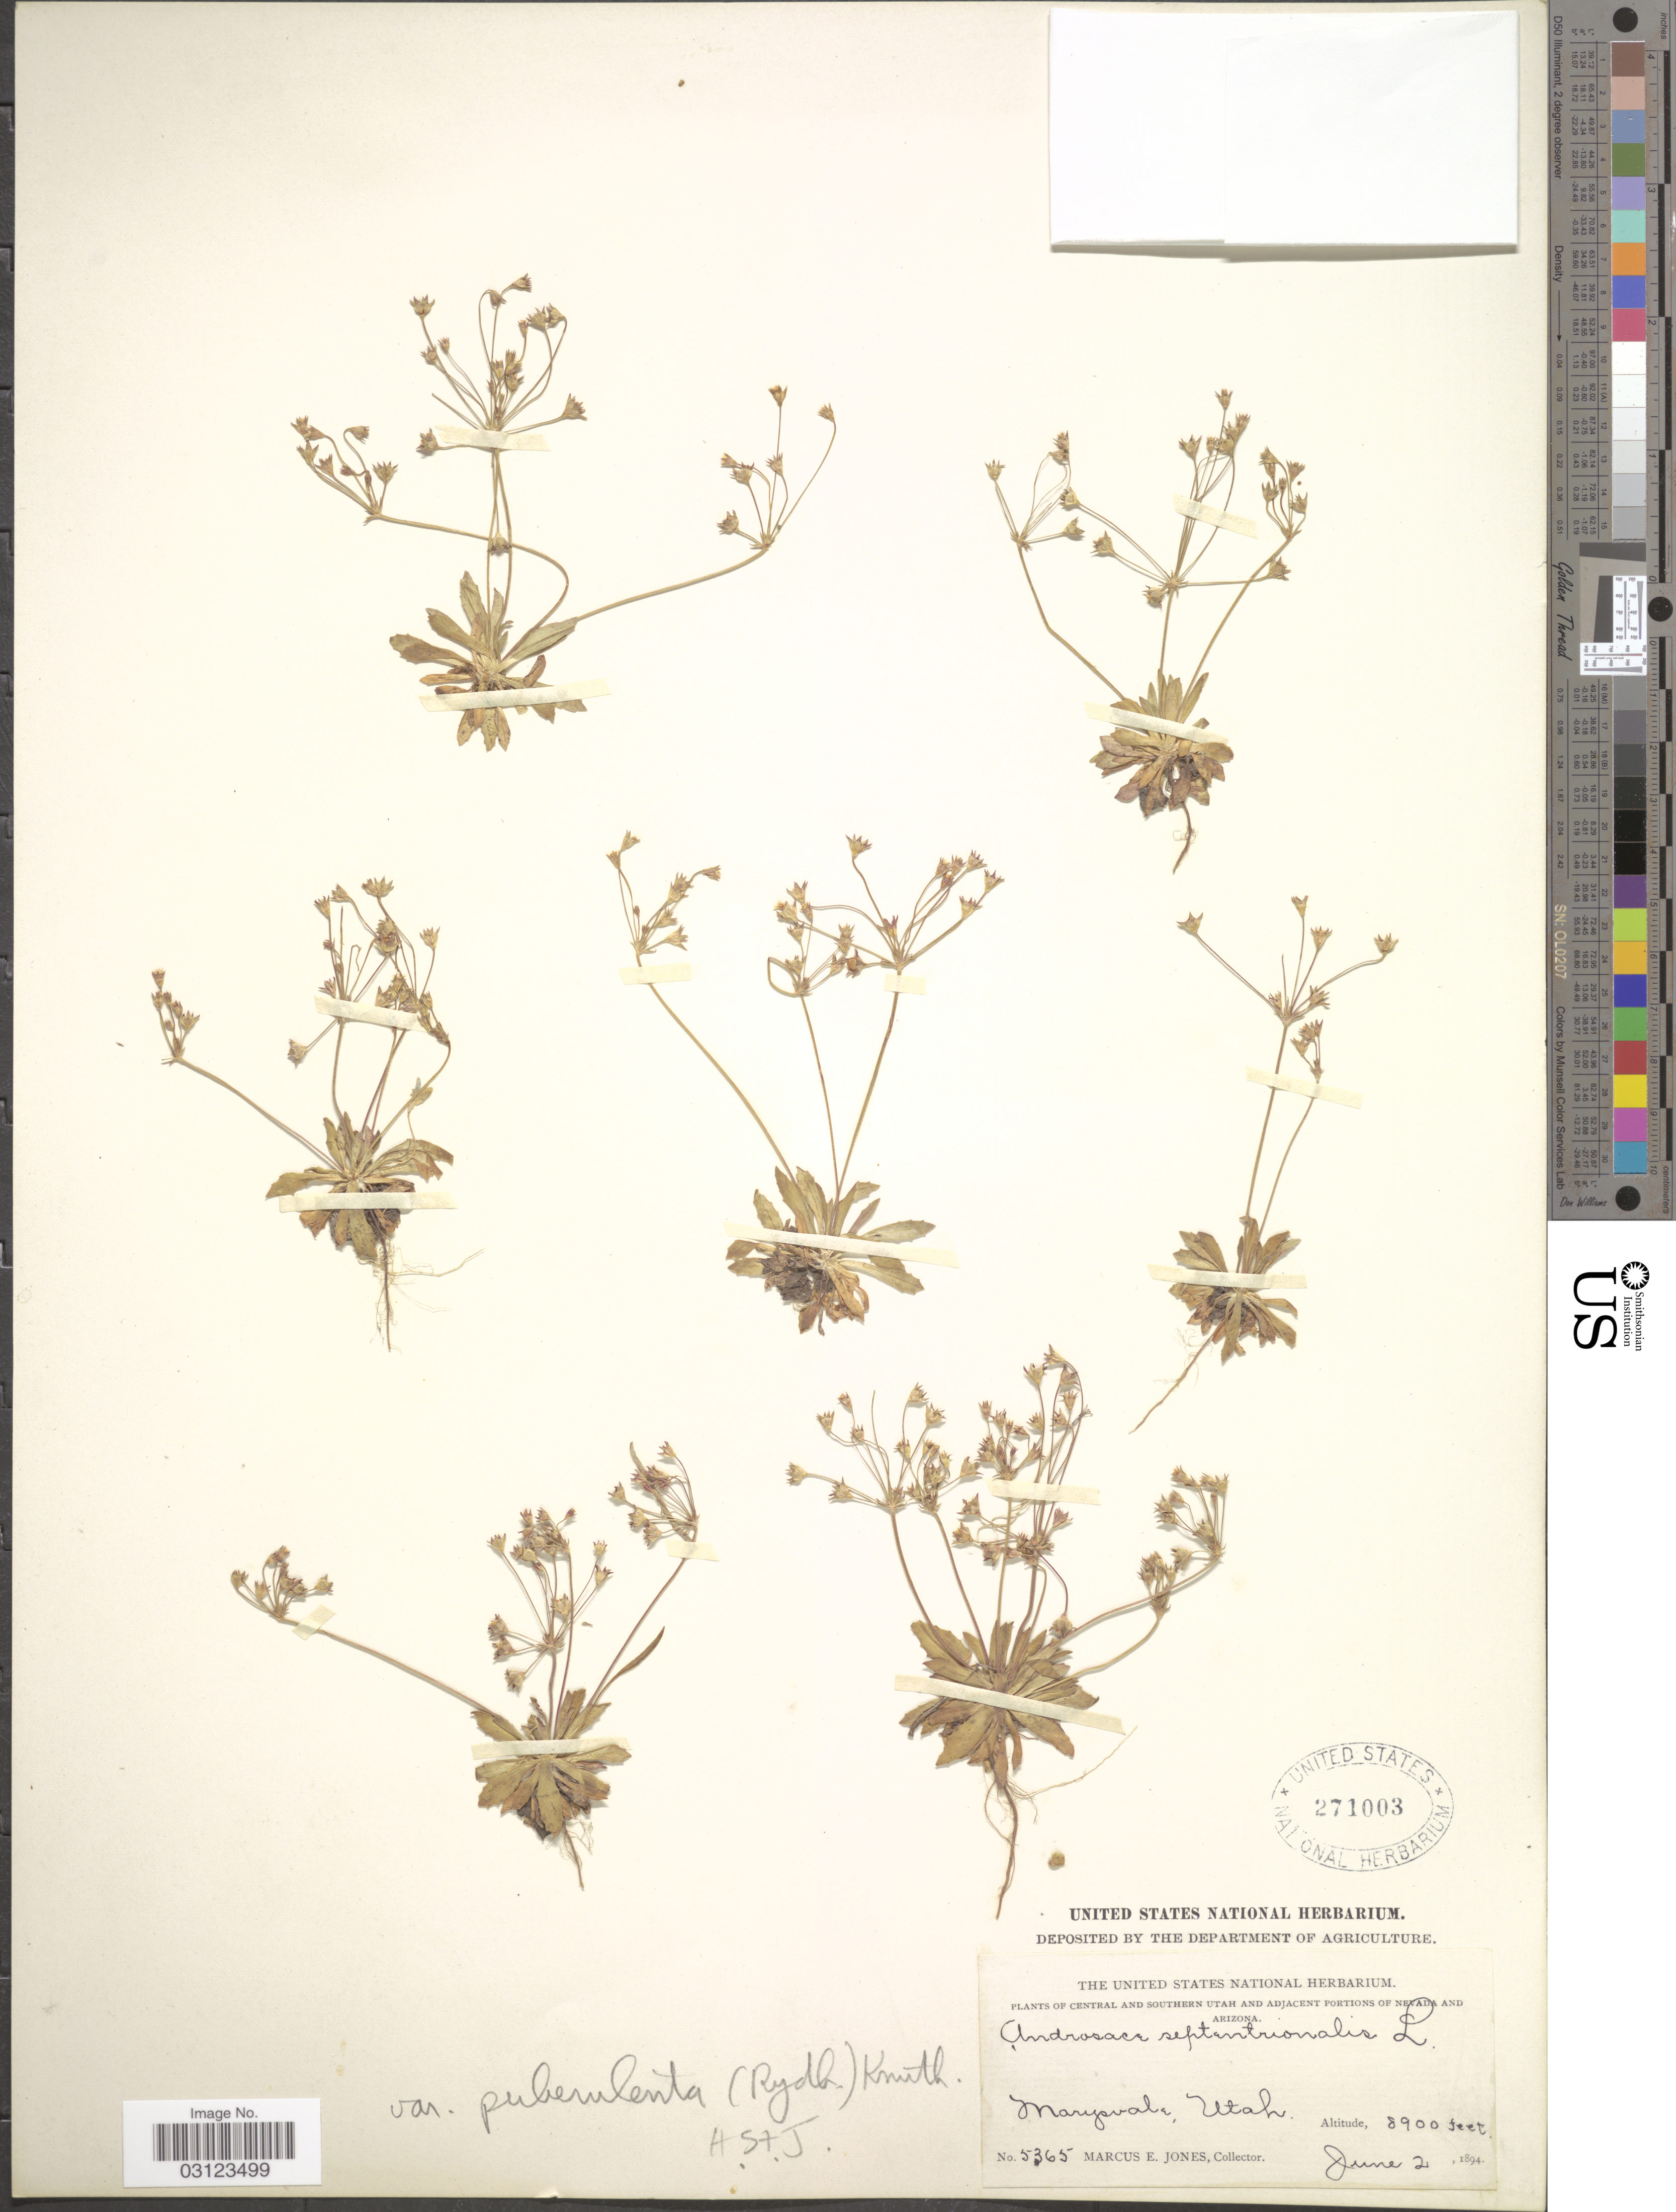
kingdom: Plantae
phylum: Tracheophyta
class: Magnoliopsida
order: Ericales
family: Primulaceae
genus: Androsace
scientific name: Androsace septentrionalis var. puberulenta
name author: (Rydb.) R. Knuth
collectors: M. E. Jones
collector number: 5365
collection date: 1894-06-02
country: United States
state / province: Utah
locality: Central and Southern Utah. Marysvale.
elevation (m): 2713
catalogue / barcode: US 271003